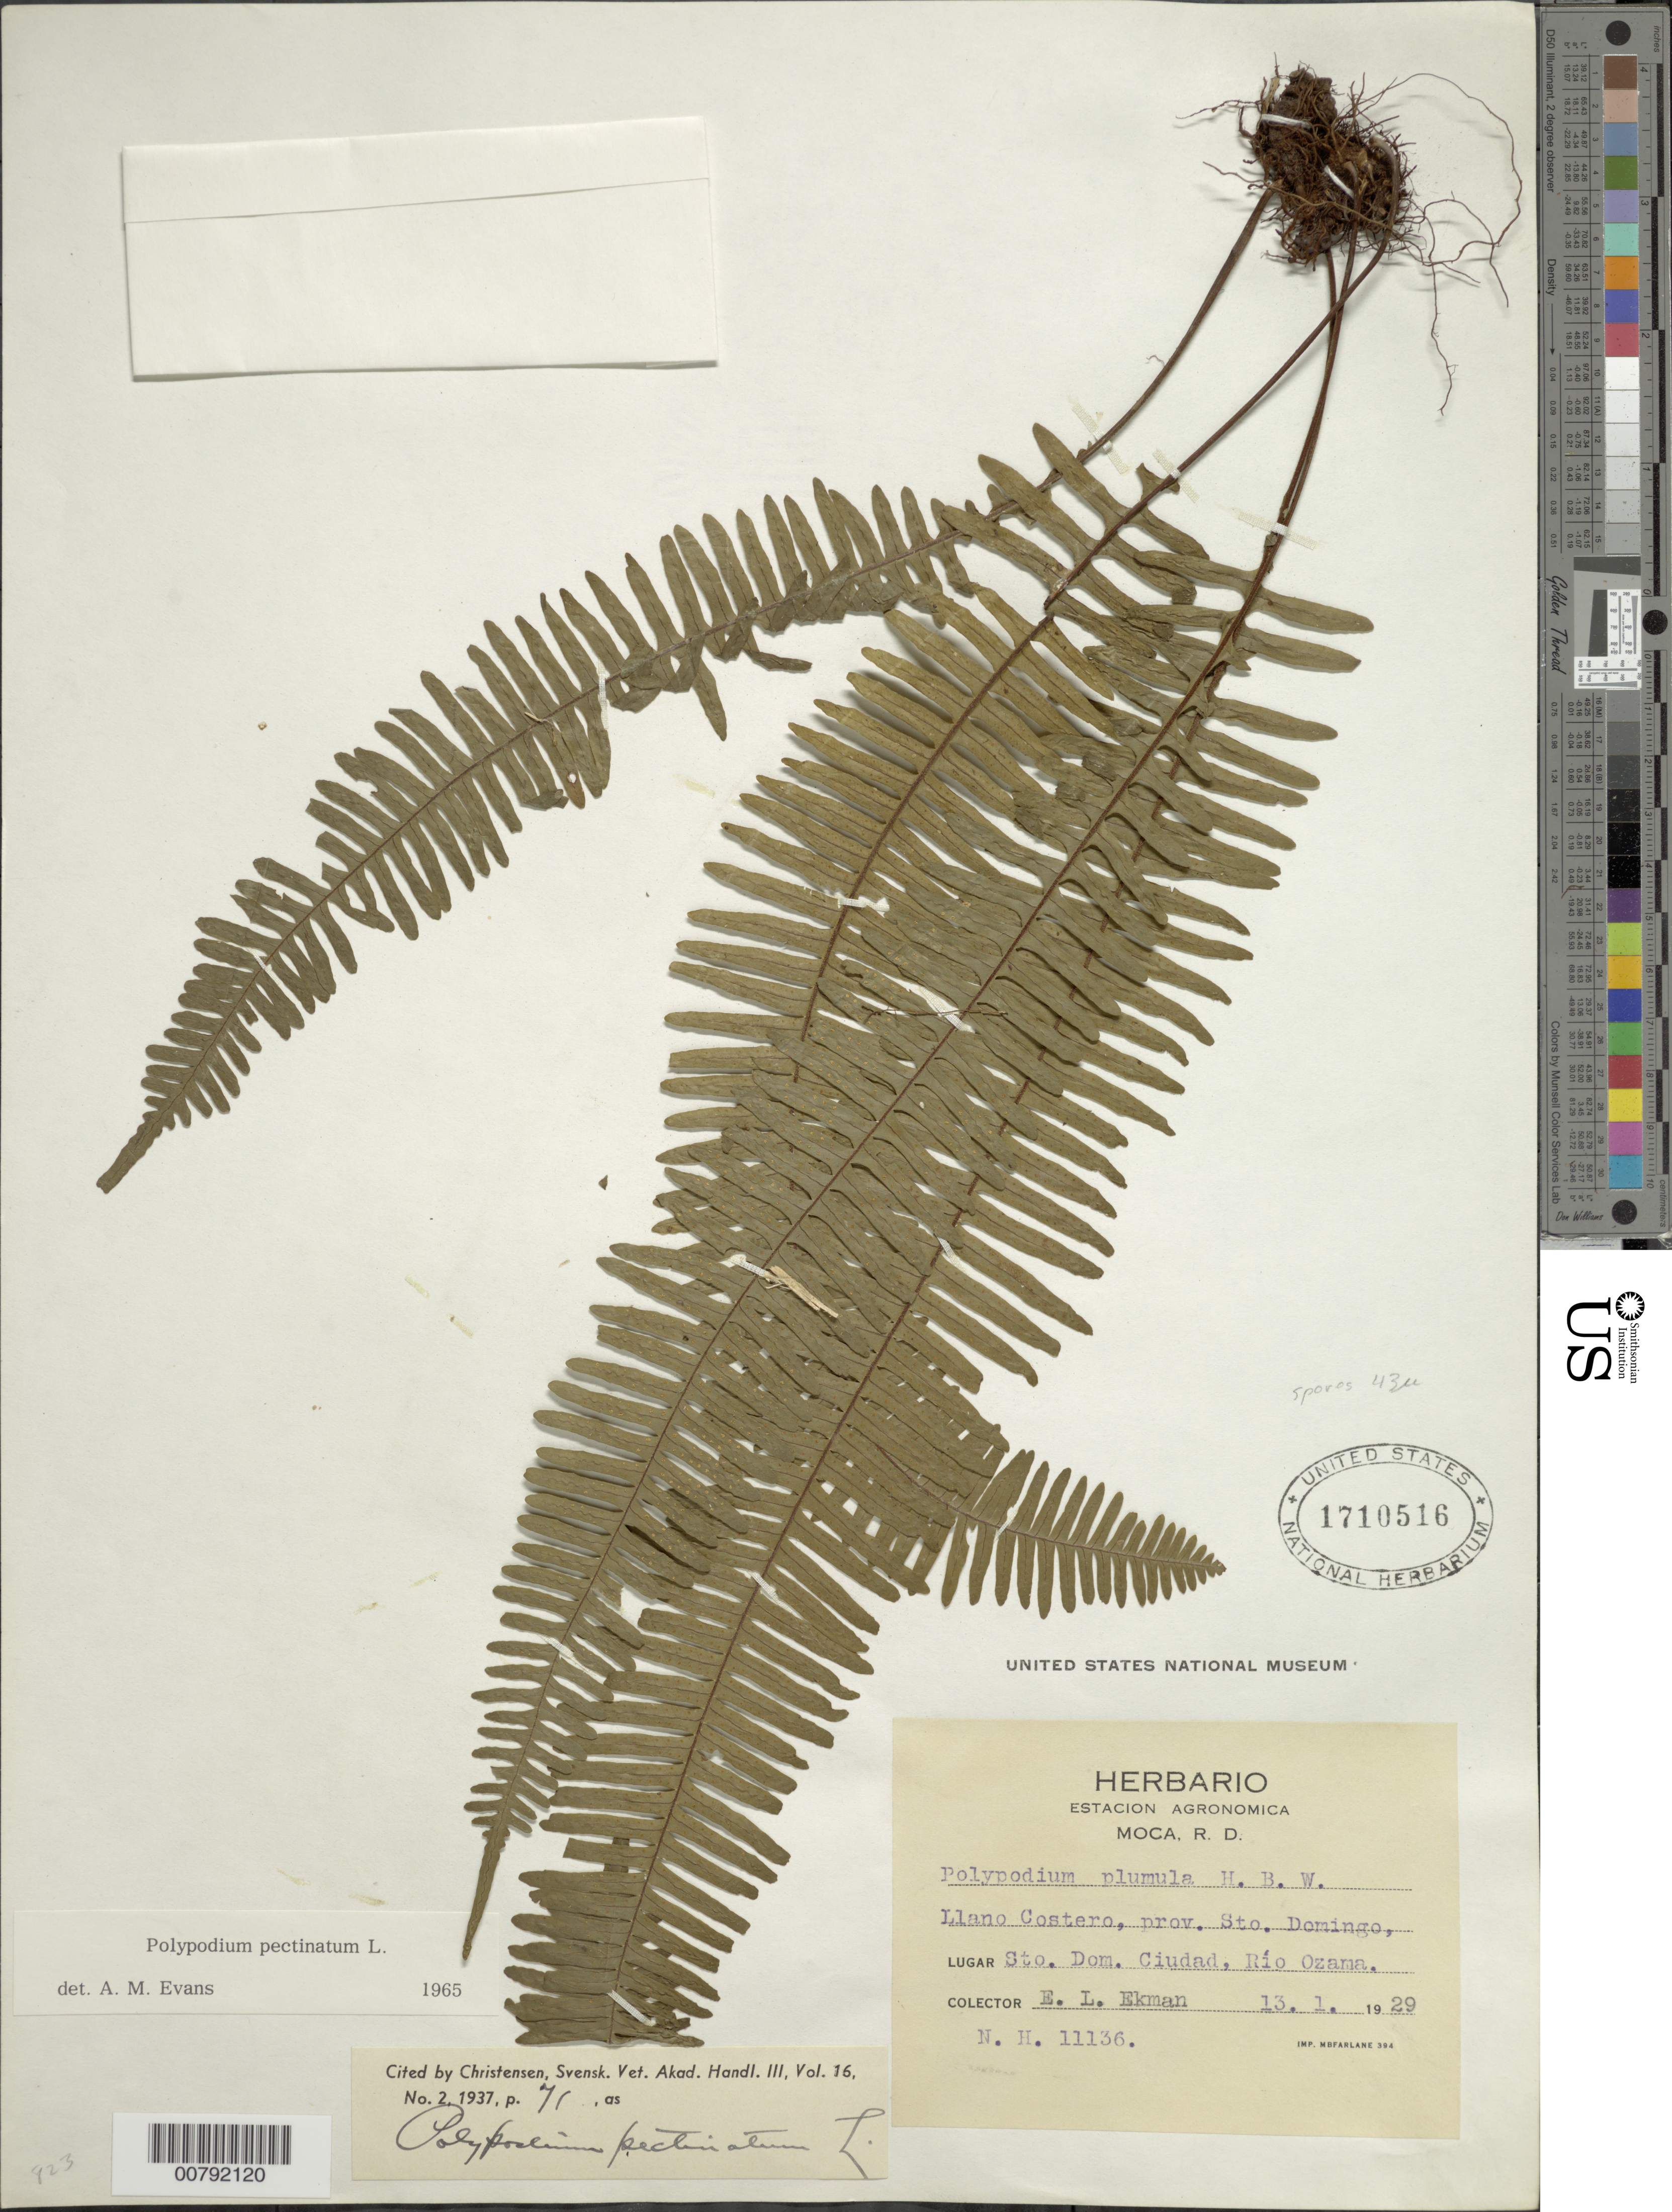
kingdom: Plantae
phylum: Tracheophyta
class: Polypodiopsida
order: Polypodiales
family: Polypodiaceae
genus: Pecluma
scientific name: Pecluma pectinata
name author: (L.) M.G. Price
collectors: E. L. Ekman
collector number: H 11136[?]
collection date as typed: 13 Jan 1929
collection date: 1929-01-13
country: Dominican Republic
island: Hispaniola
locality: Llano Costero, Sto. Dom. Ciudad, Río Ozama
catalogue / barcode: US 1710516